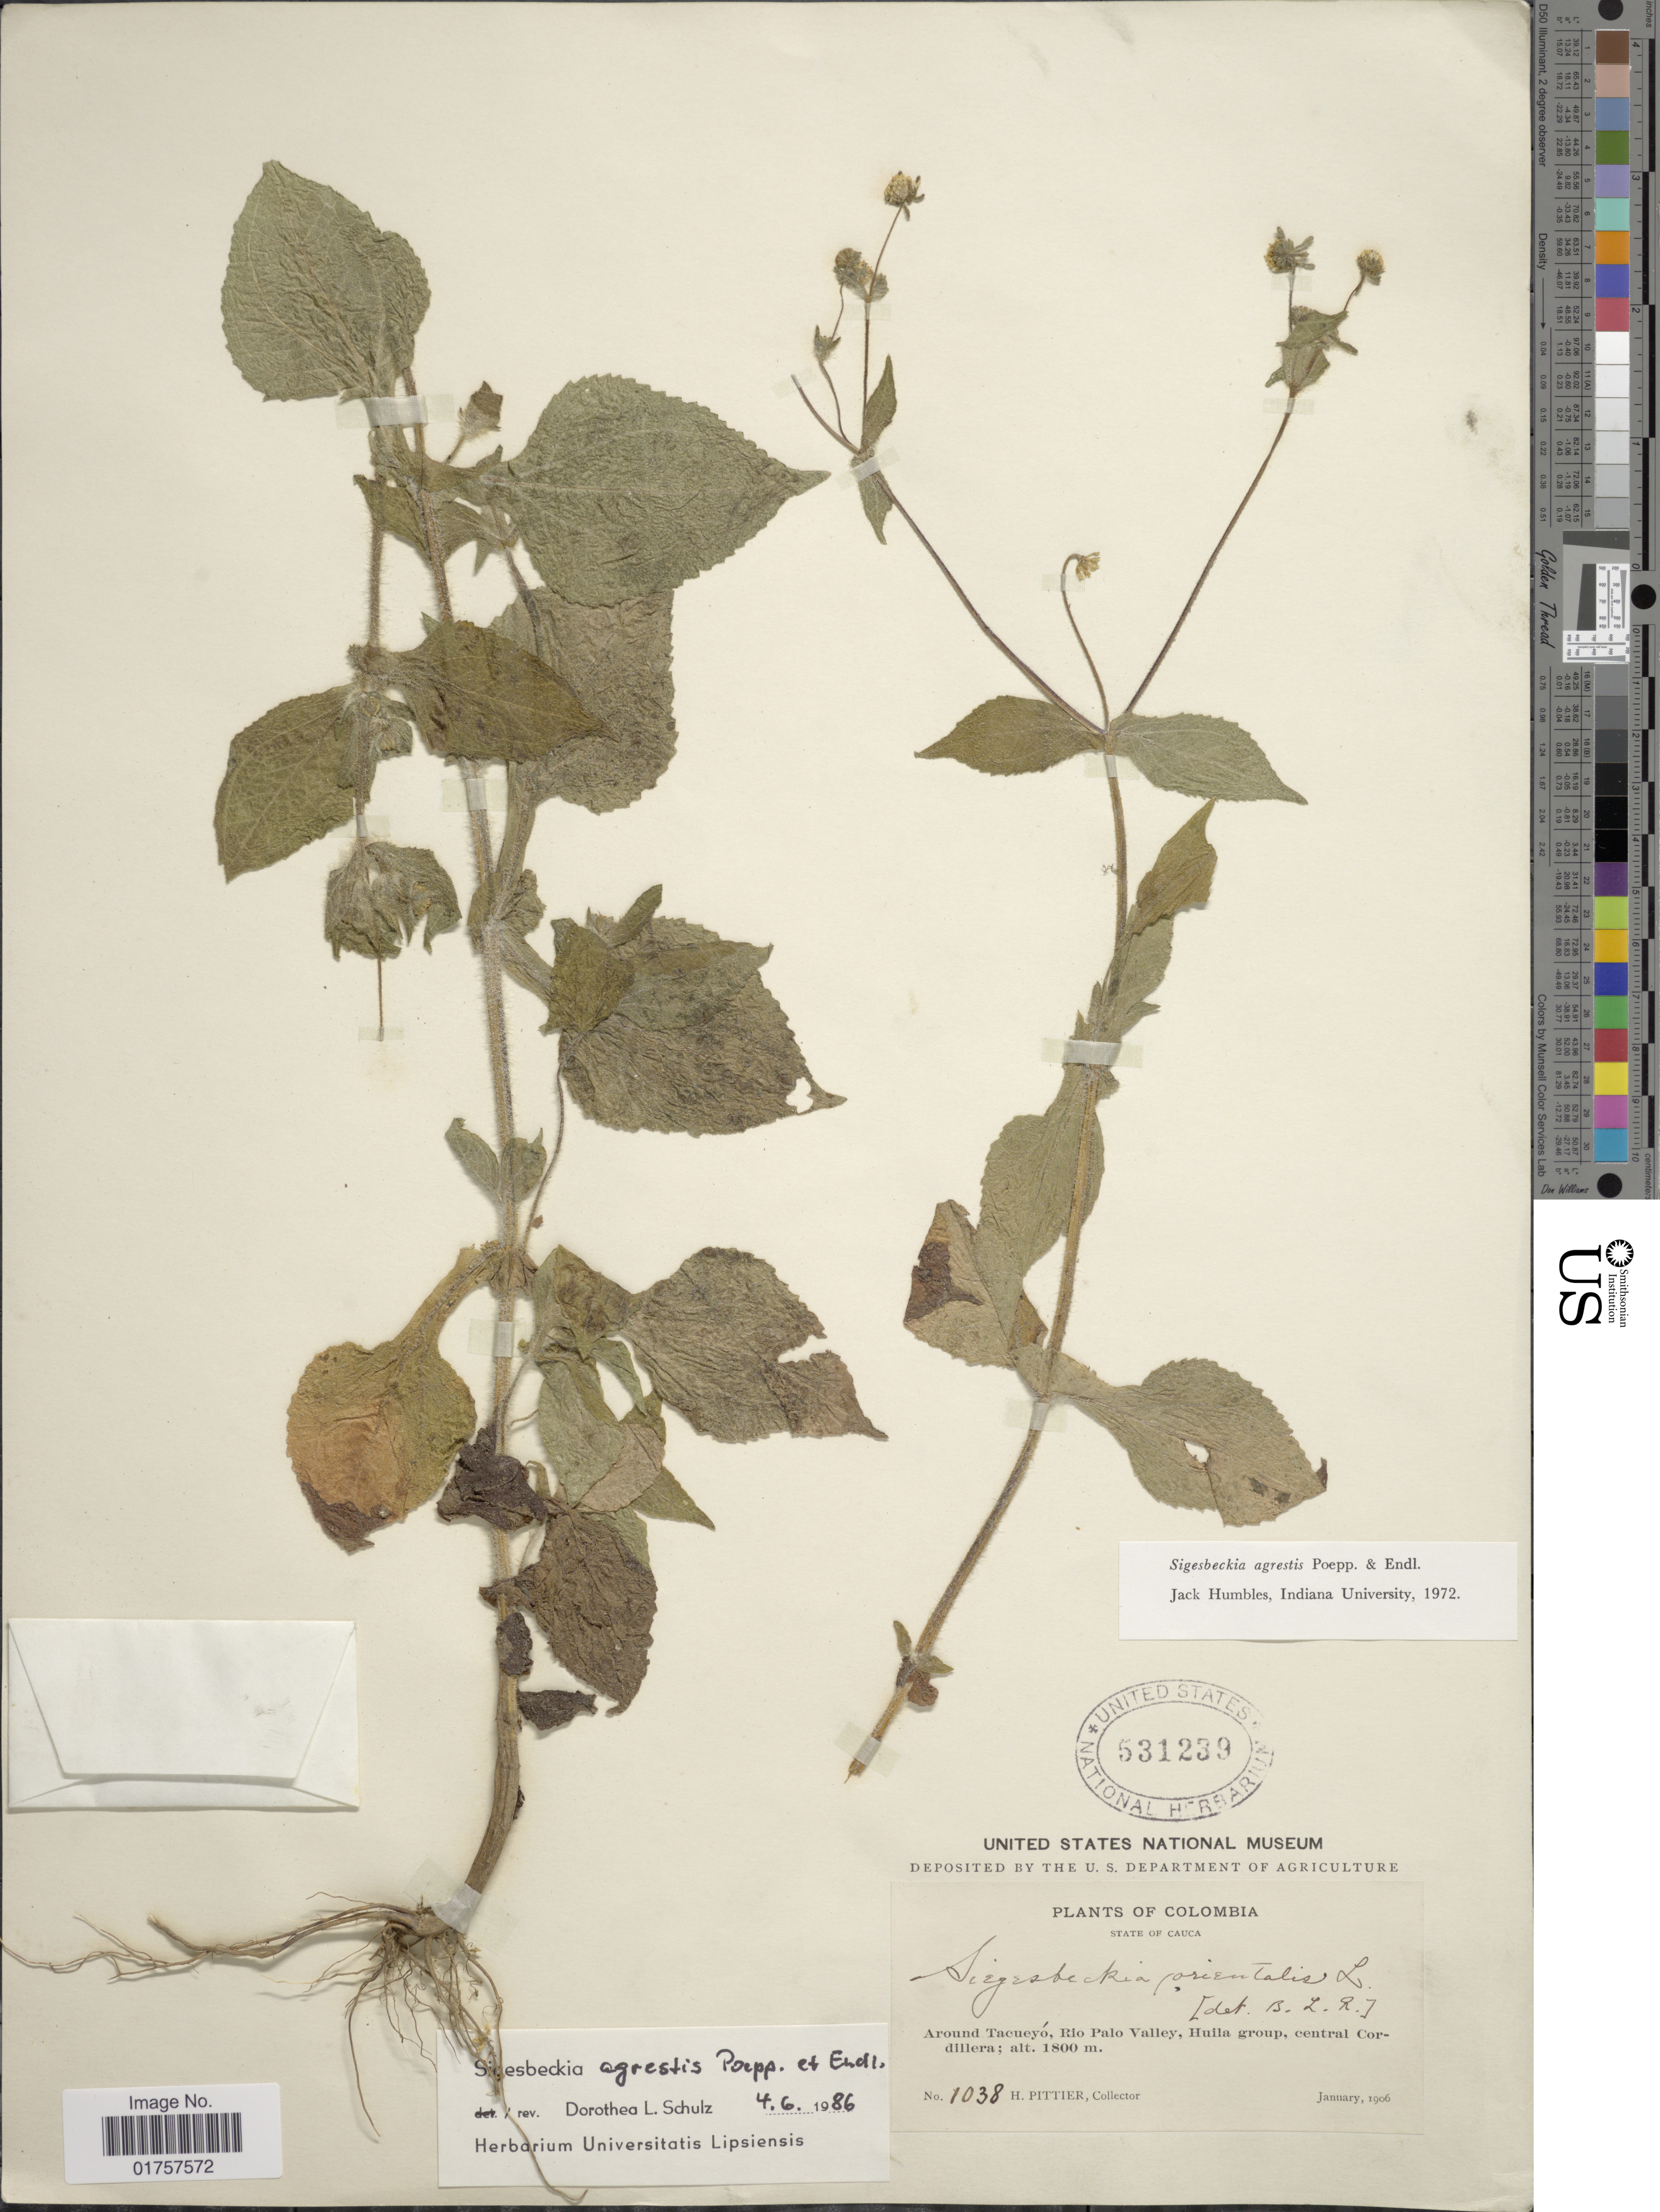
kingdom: Plantae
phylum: Tracheophyta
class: Magnoliopsida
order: Asterales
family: Asteraceae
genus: Sigesbeckia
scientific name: Sigesbeckia agrestis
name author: Poepp.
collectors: H. F. Pittier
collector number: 1038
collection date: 1906-01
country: Colombia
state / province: Cauca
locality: Around Tacueyó, Rio Palo Valley, Huila group, central Cordillera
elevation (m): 1800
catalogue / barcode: US 531239